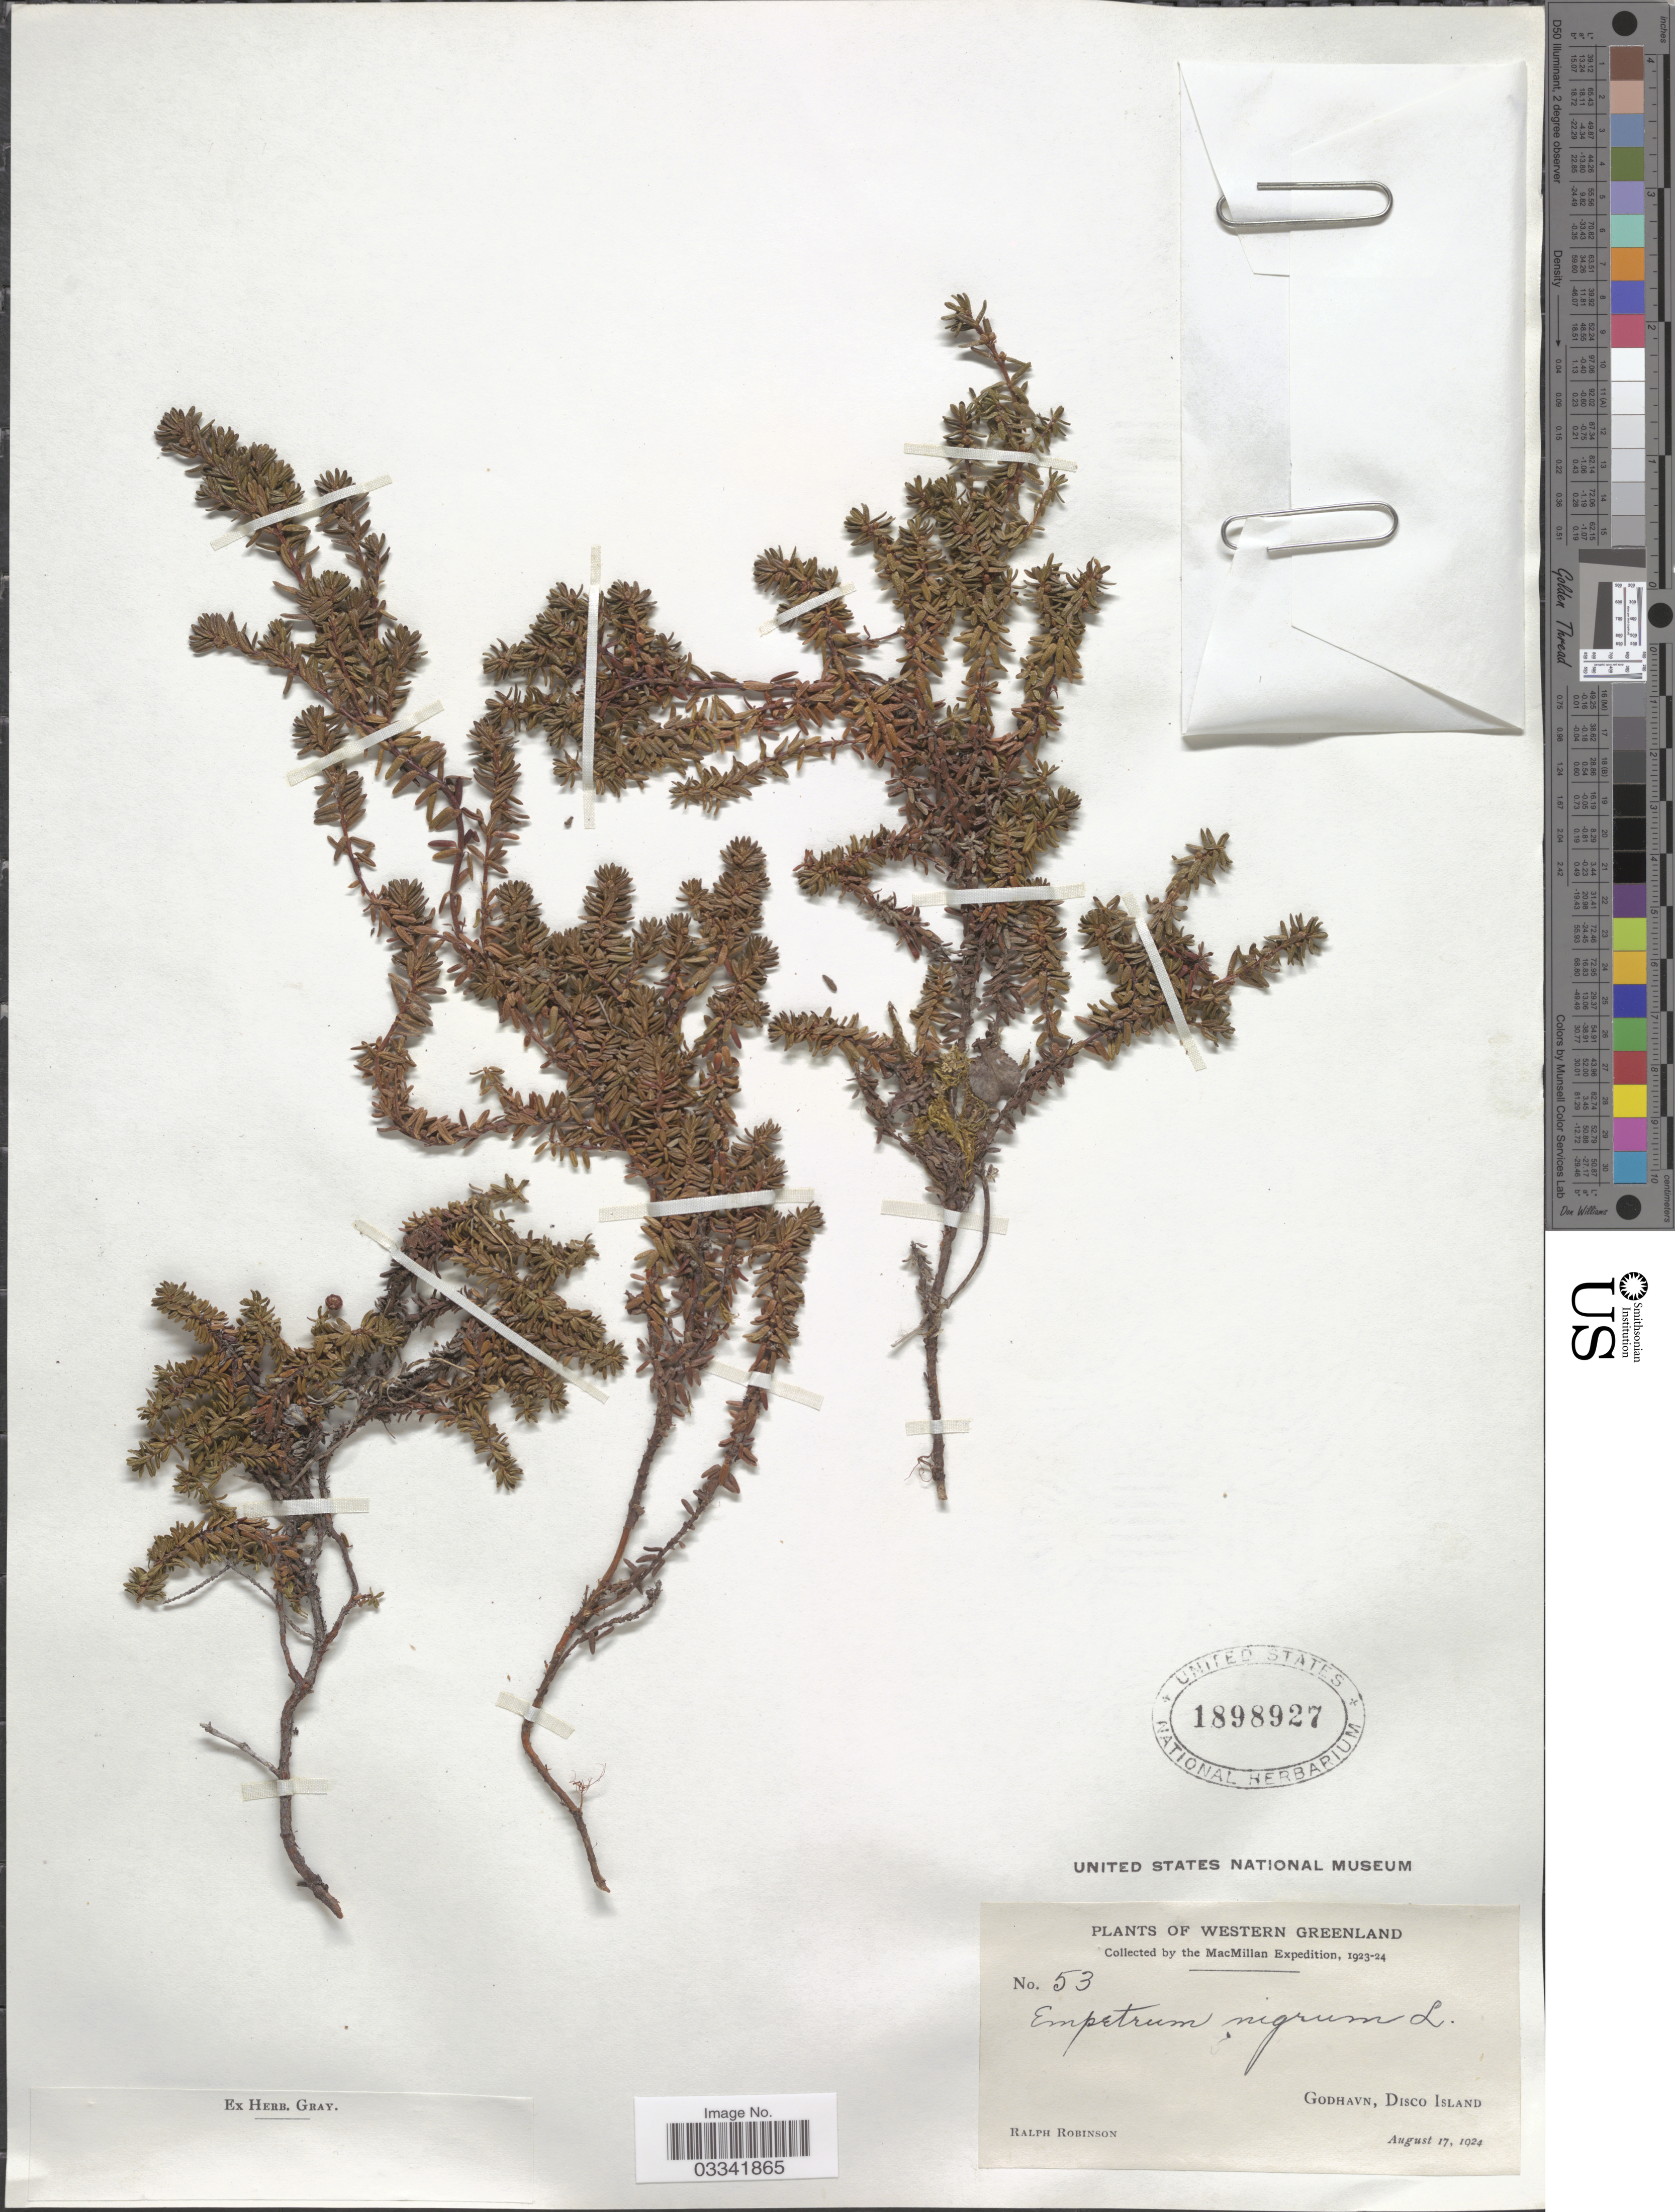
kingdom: Plantae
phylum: Tracheophyta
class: Magnoliopsida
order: Ericales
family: Ericaceae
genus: Empetrum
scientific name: Empetrum nigrum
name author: L.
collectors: R. Robinson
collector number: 53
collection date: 1924-08-17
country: Greenland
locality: Western Greenland, Godhavn, Disco Island.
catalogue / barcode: US 1898927